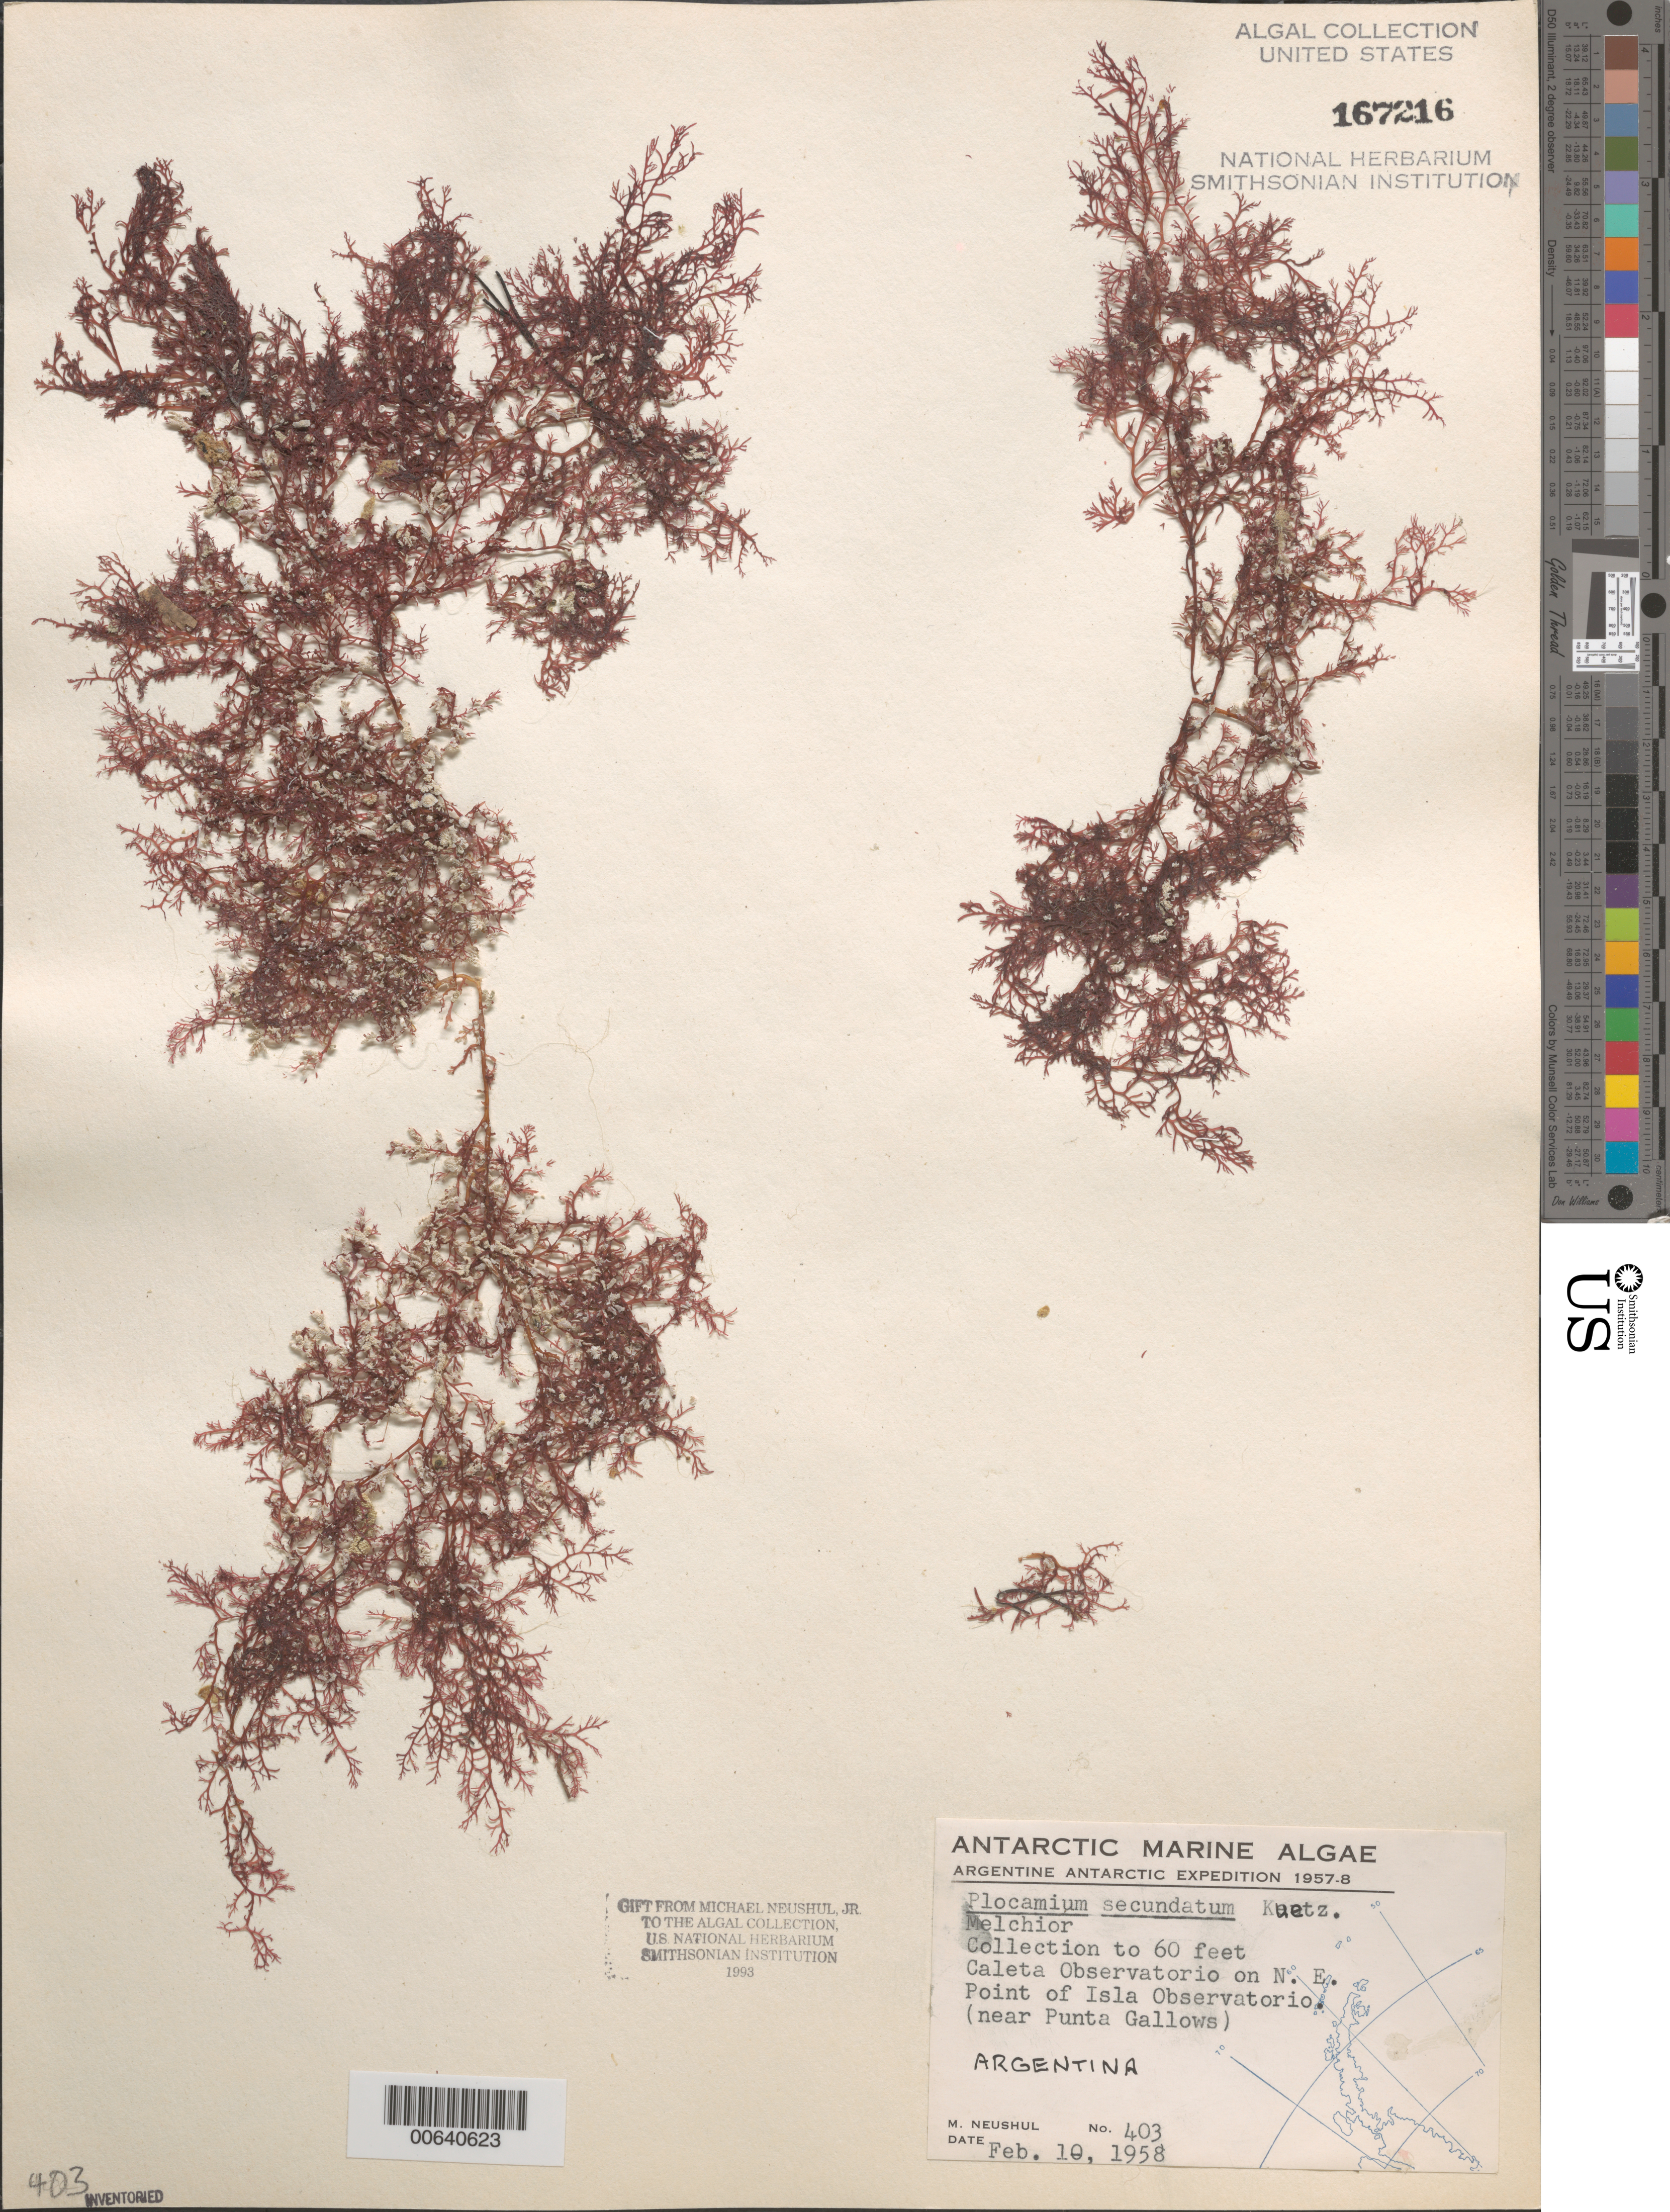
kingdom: Plantae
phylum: Rhodophyta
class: Florideophyceae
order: Plocamiales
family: Plocamiaceae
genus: Plocamium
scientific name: Plocamium secundatum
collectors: M. Neushul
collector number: Neushul 403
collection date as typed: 10 Feb 1958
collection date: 1958-02-10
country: Argentina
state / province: Tierra del Fuego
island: Isla Observatorio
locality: Melchior Caleta Observatorio, near Punta Gallows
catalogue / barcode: US 167216